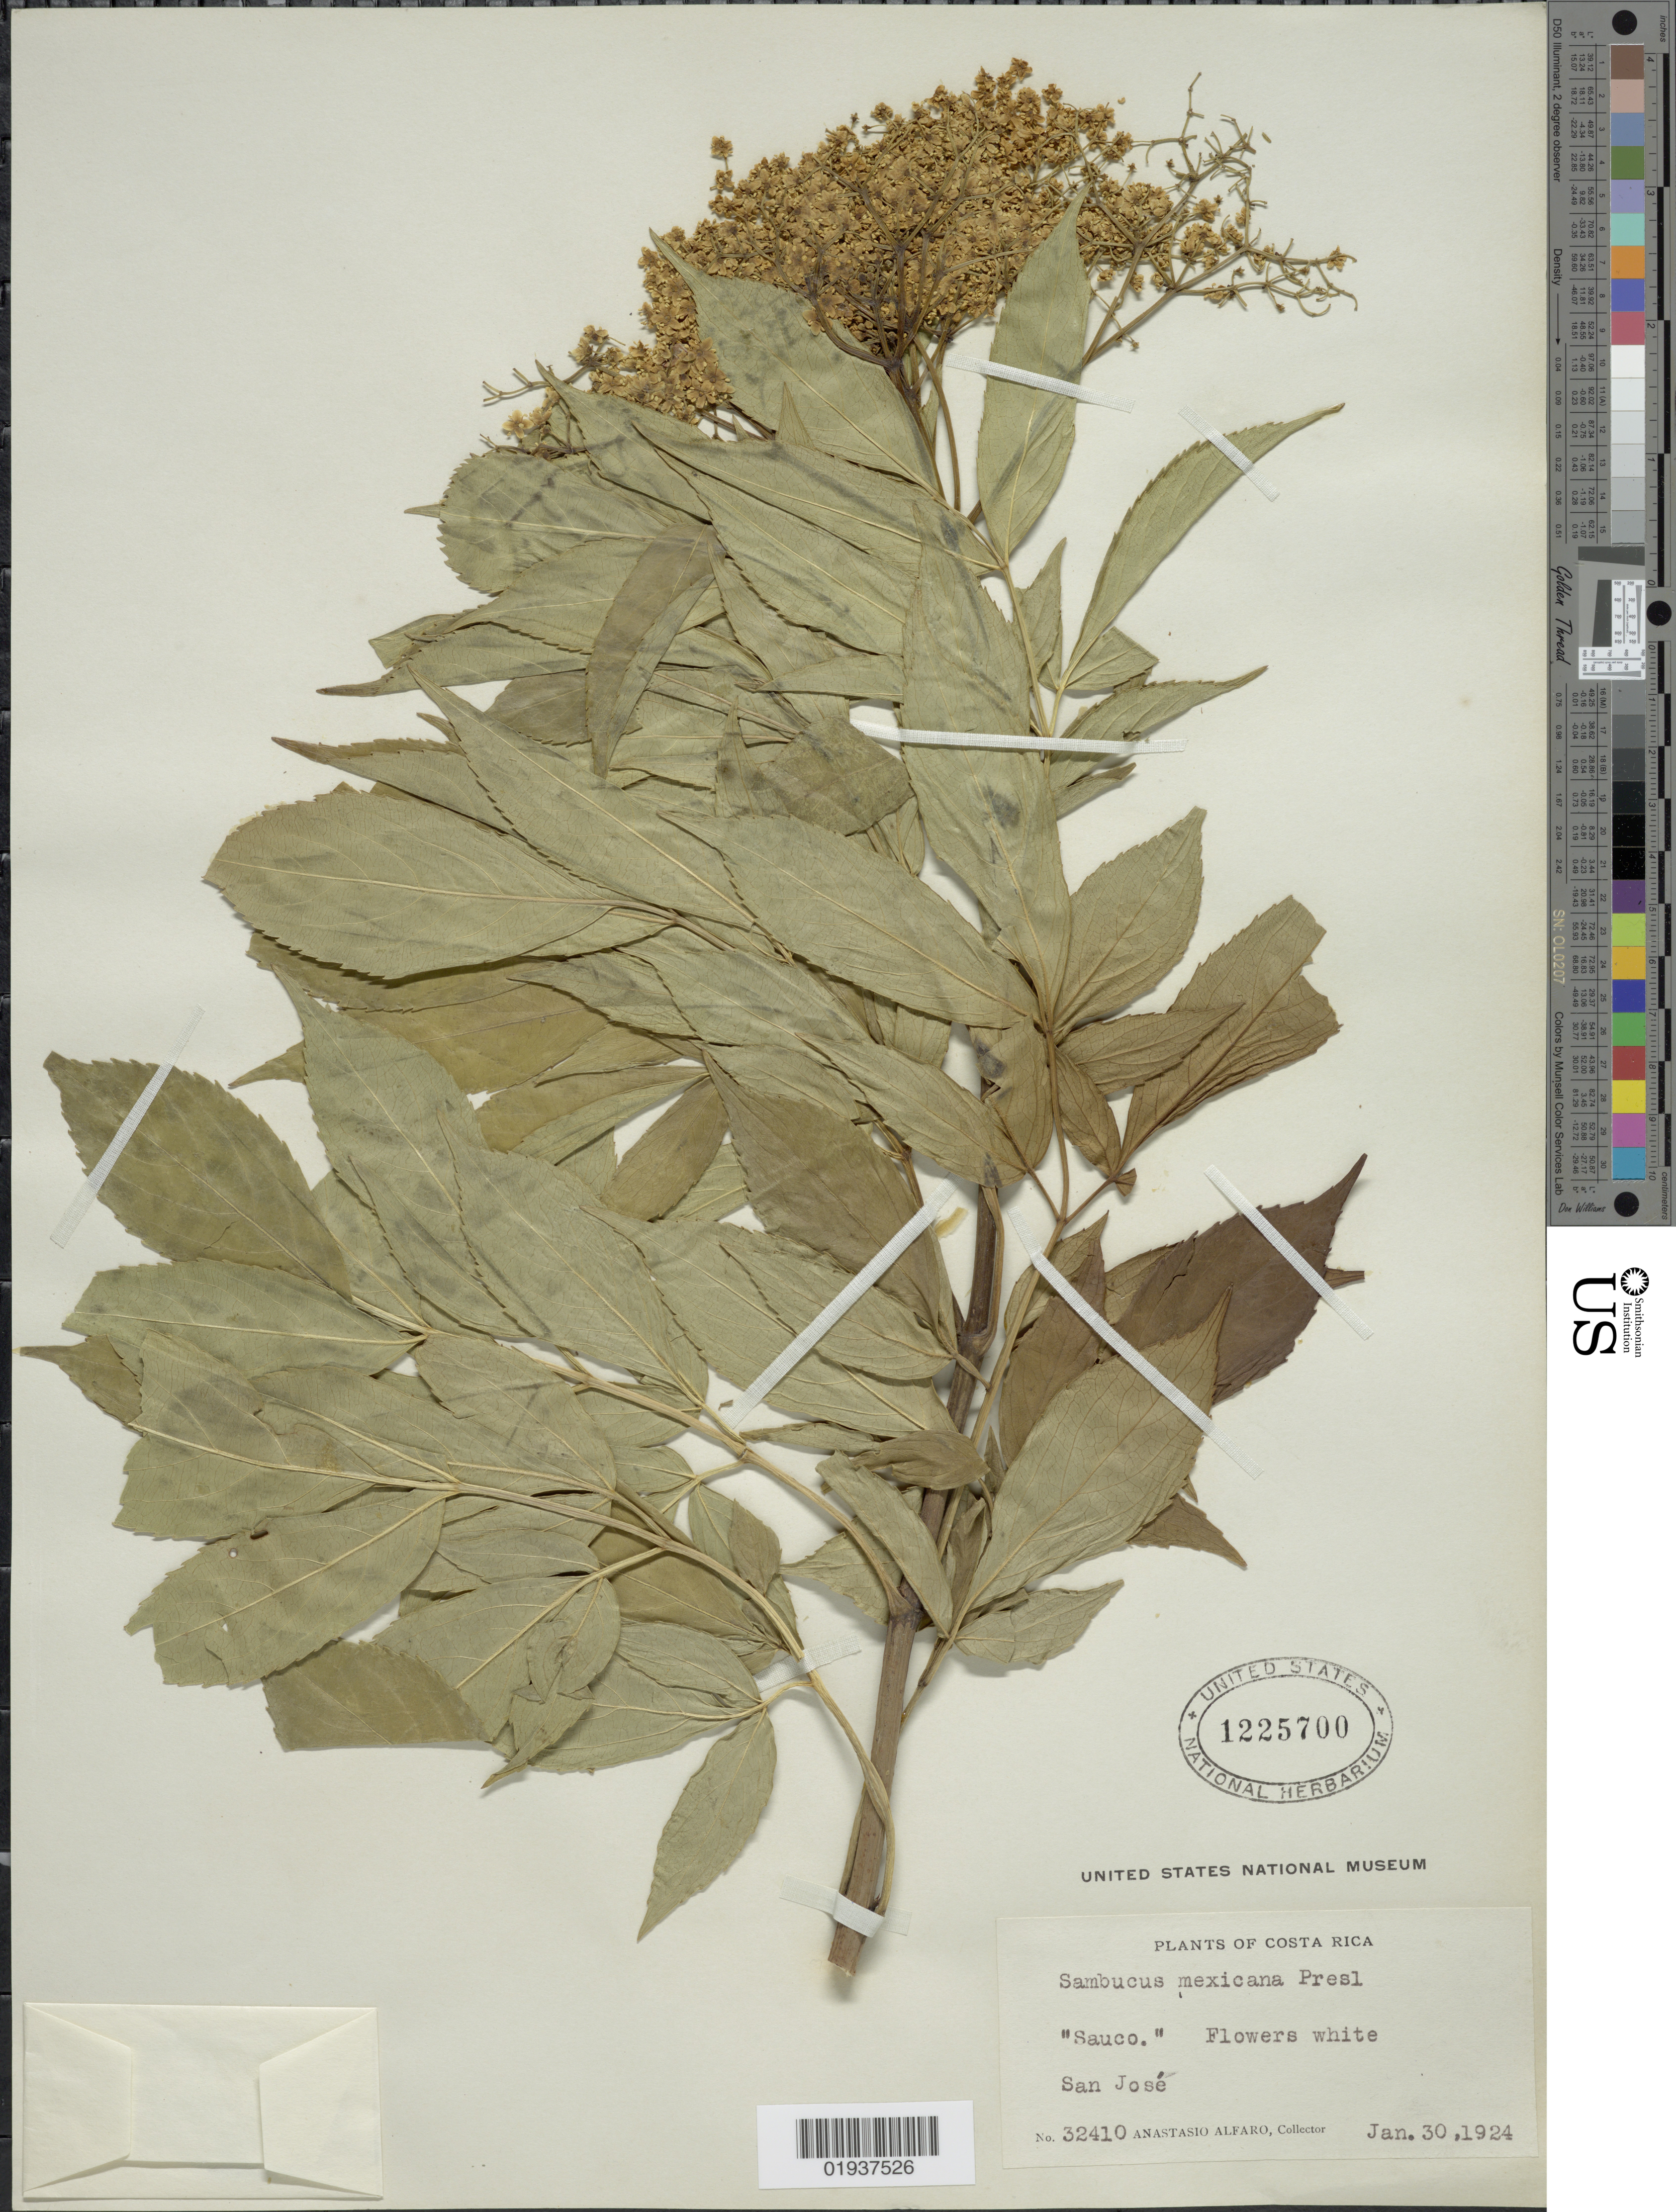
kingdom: Plantae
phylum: Tracheophyta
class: Magnoliopsida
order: Dipsacales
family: Viburnaceae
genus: Sambucus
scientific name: Sambucus mexicana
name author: C. Presl ex DC.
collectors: A. Alfaro Gonzalez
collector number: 32410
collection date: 1924-01-30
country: Costa Rica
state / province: San José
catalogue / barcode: US 1225700